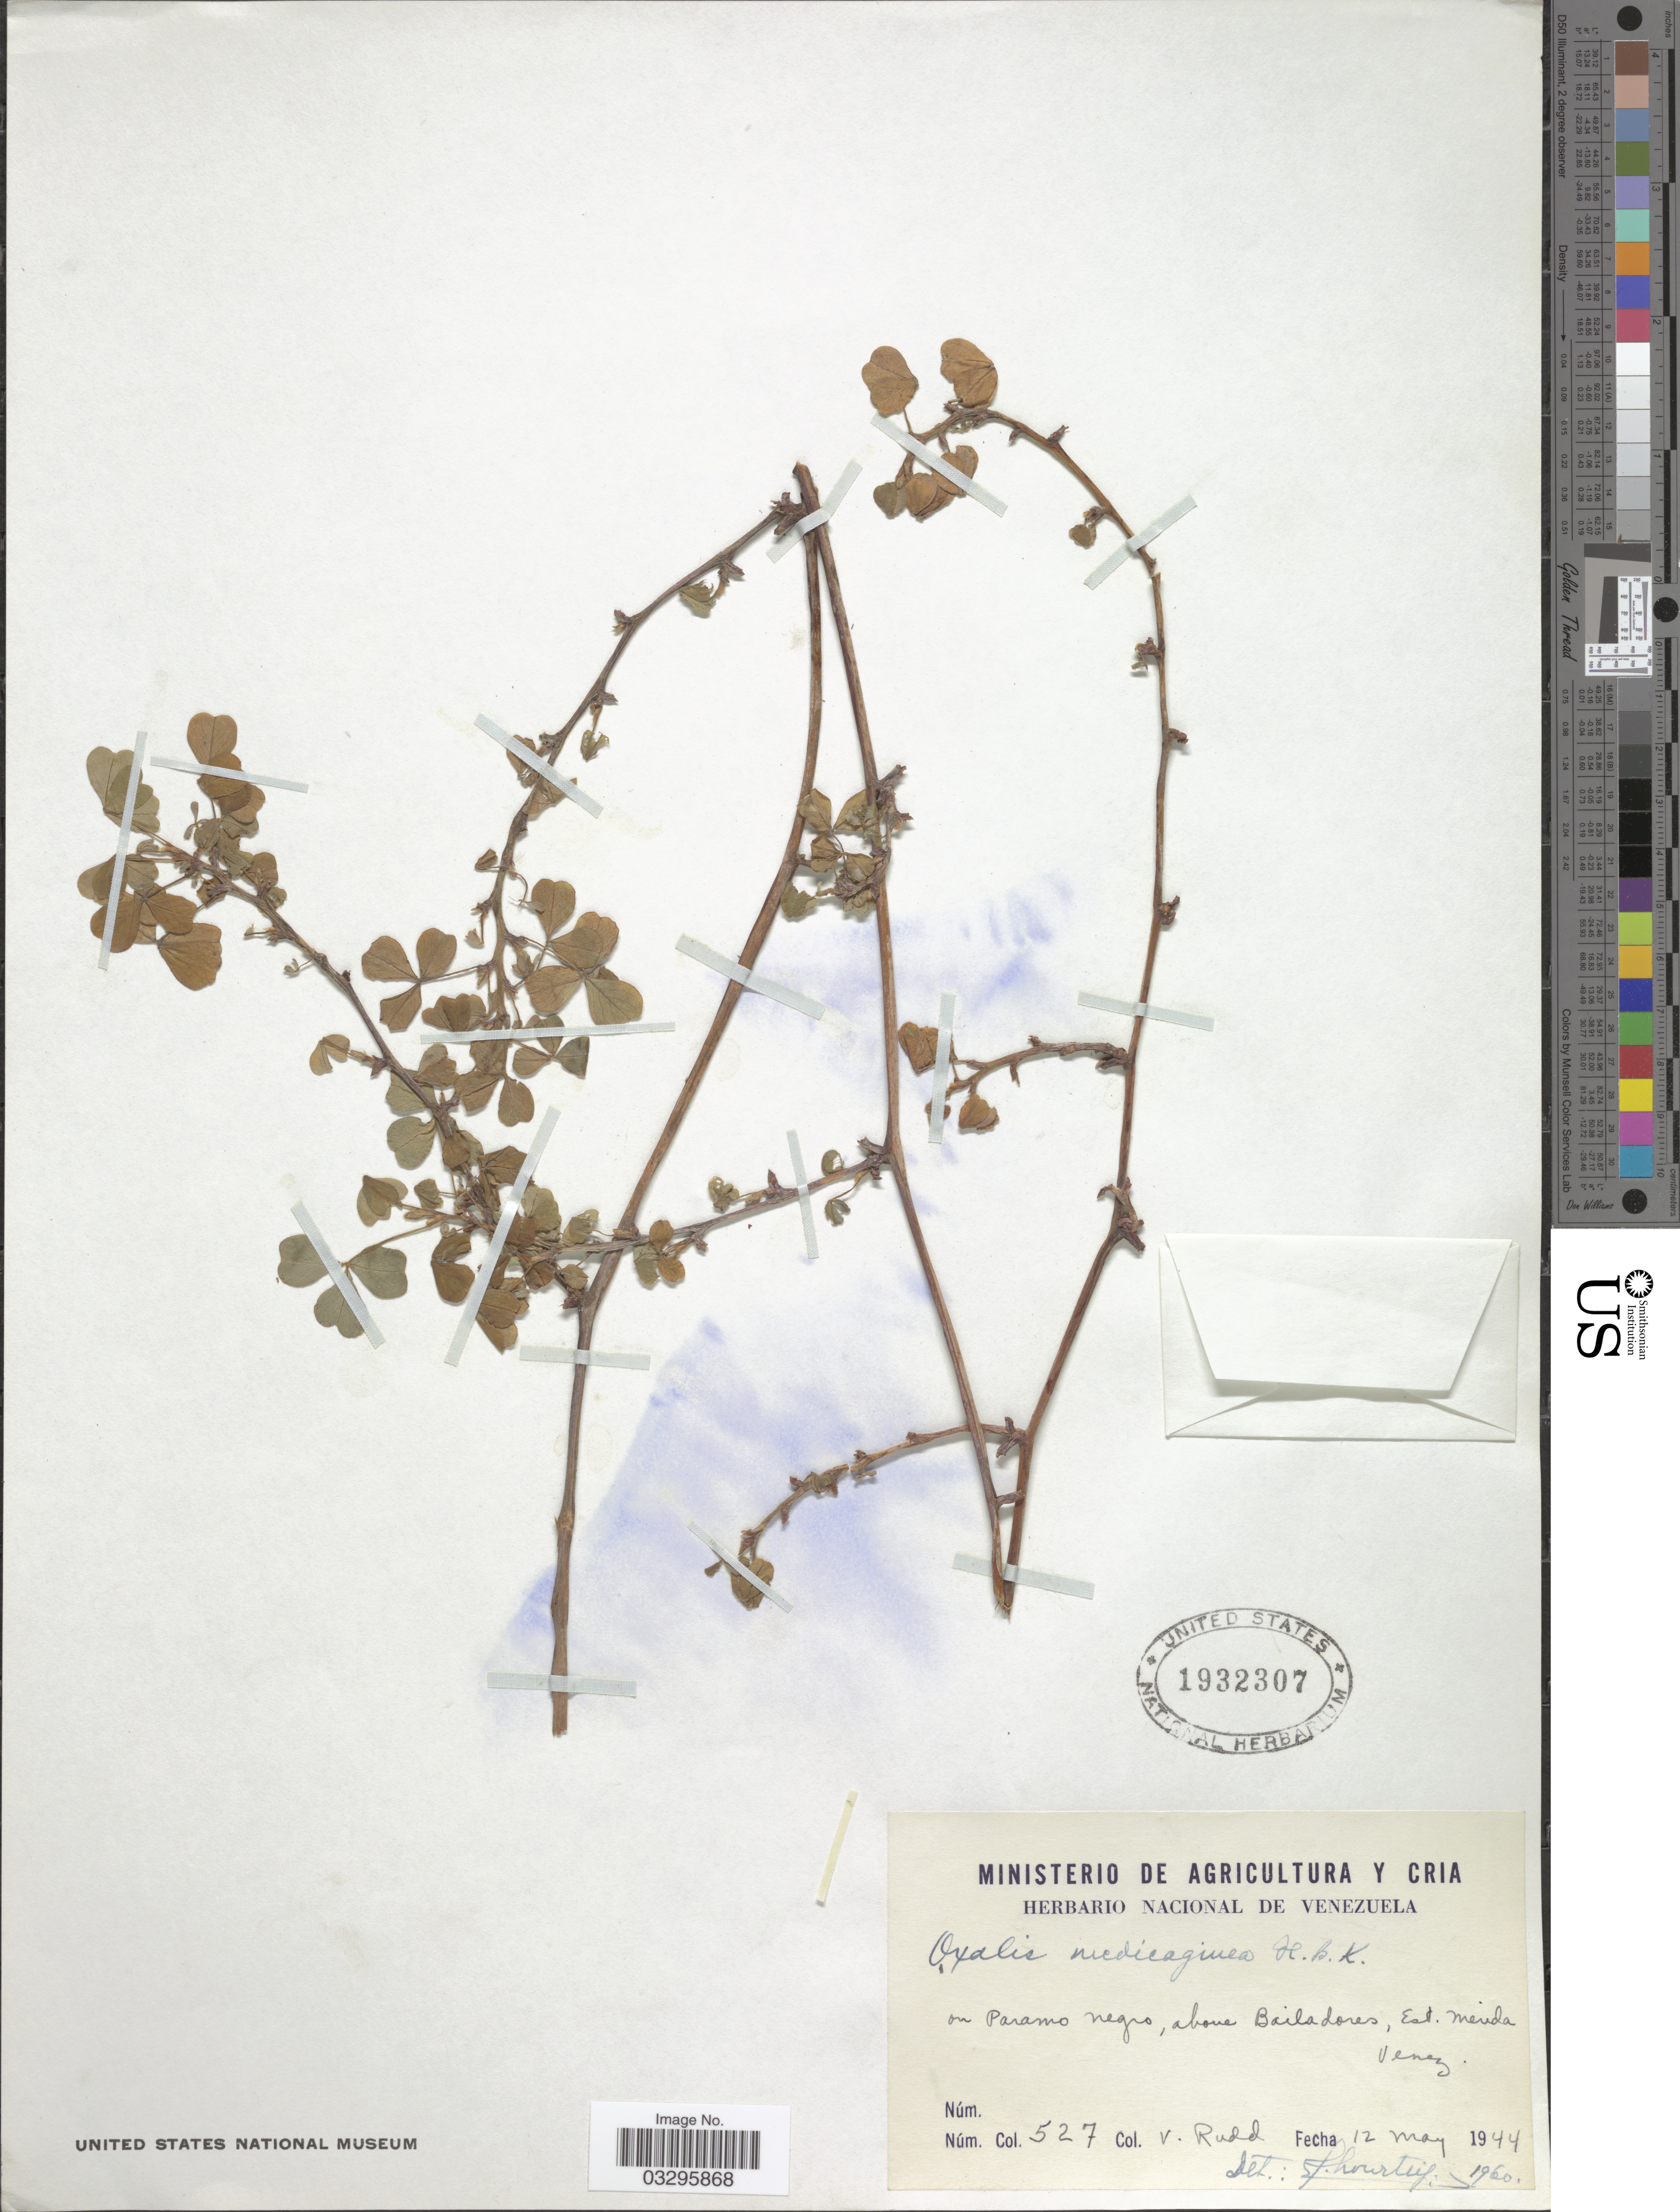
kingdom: Plantae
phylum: Tracheophyta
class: Magnoliopsida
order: Oxalidales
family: Oxalidaceae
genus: Oxalis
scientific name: Oxalis medicaginea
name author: Kunth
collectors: V. Rudd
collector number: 527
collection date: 1944-05-12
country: Venezuela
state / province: Mérida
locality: On Paramo Negro, above Bailadores.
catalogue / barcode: US 1932307